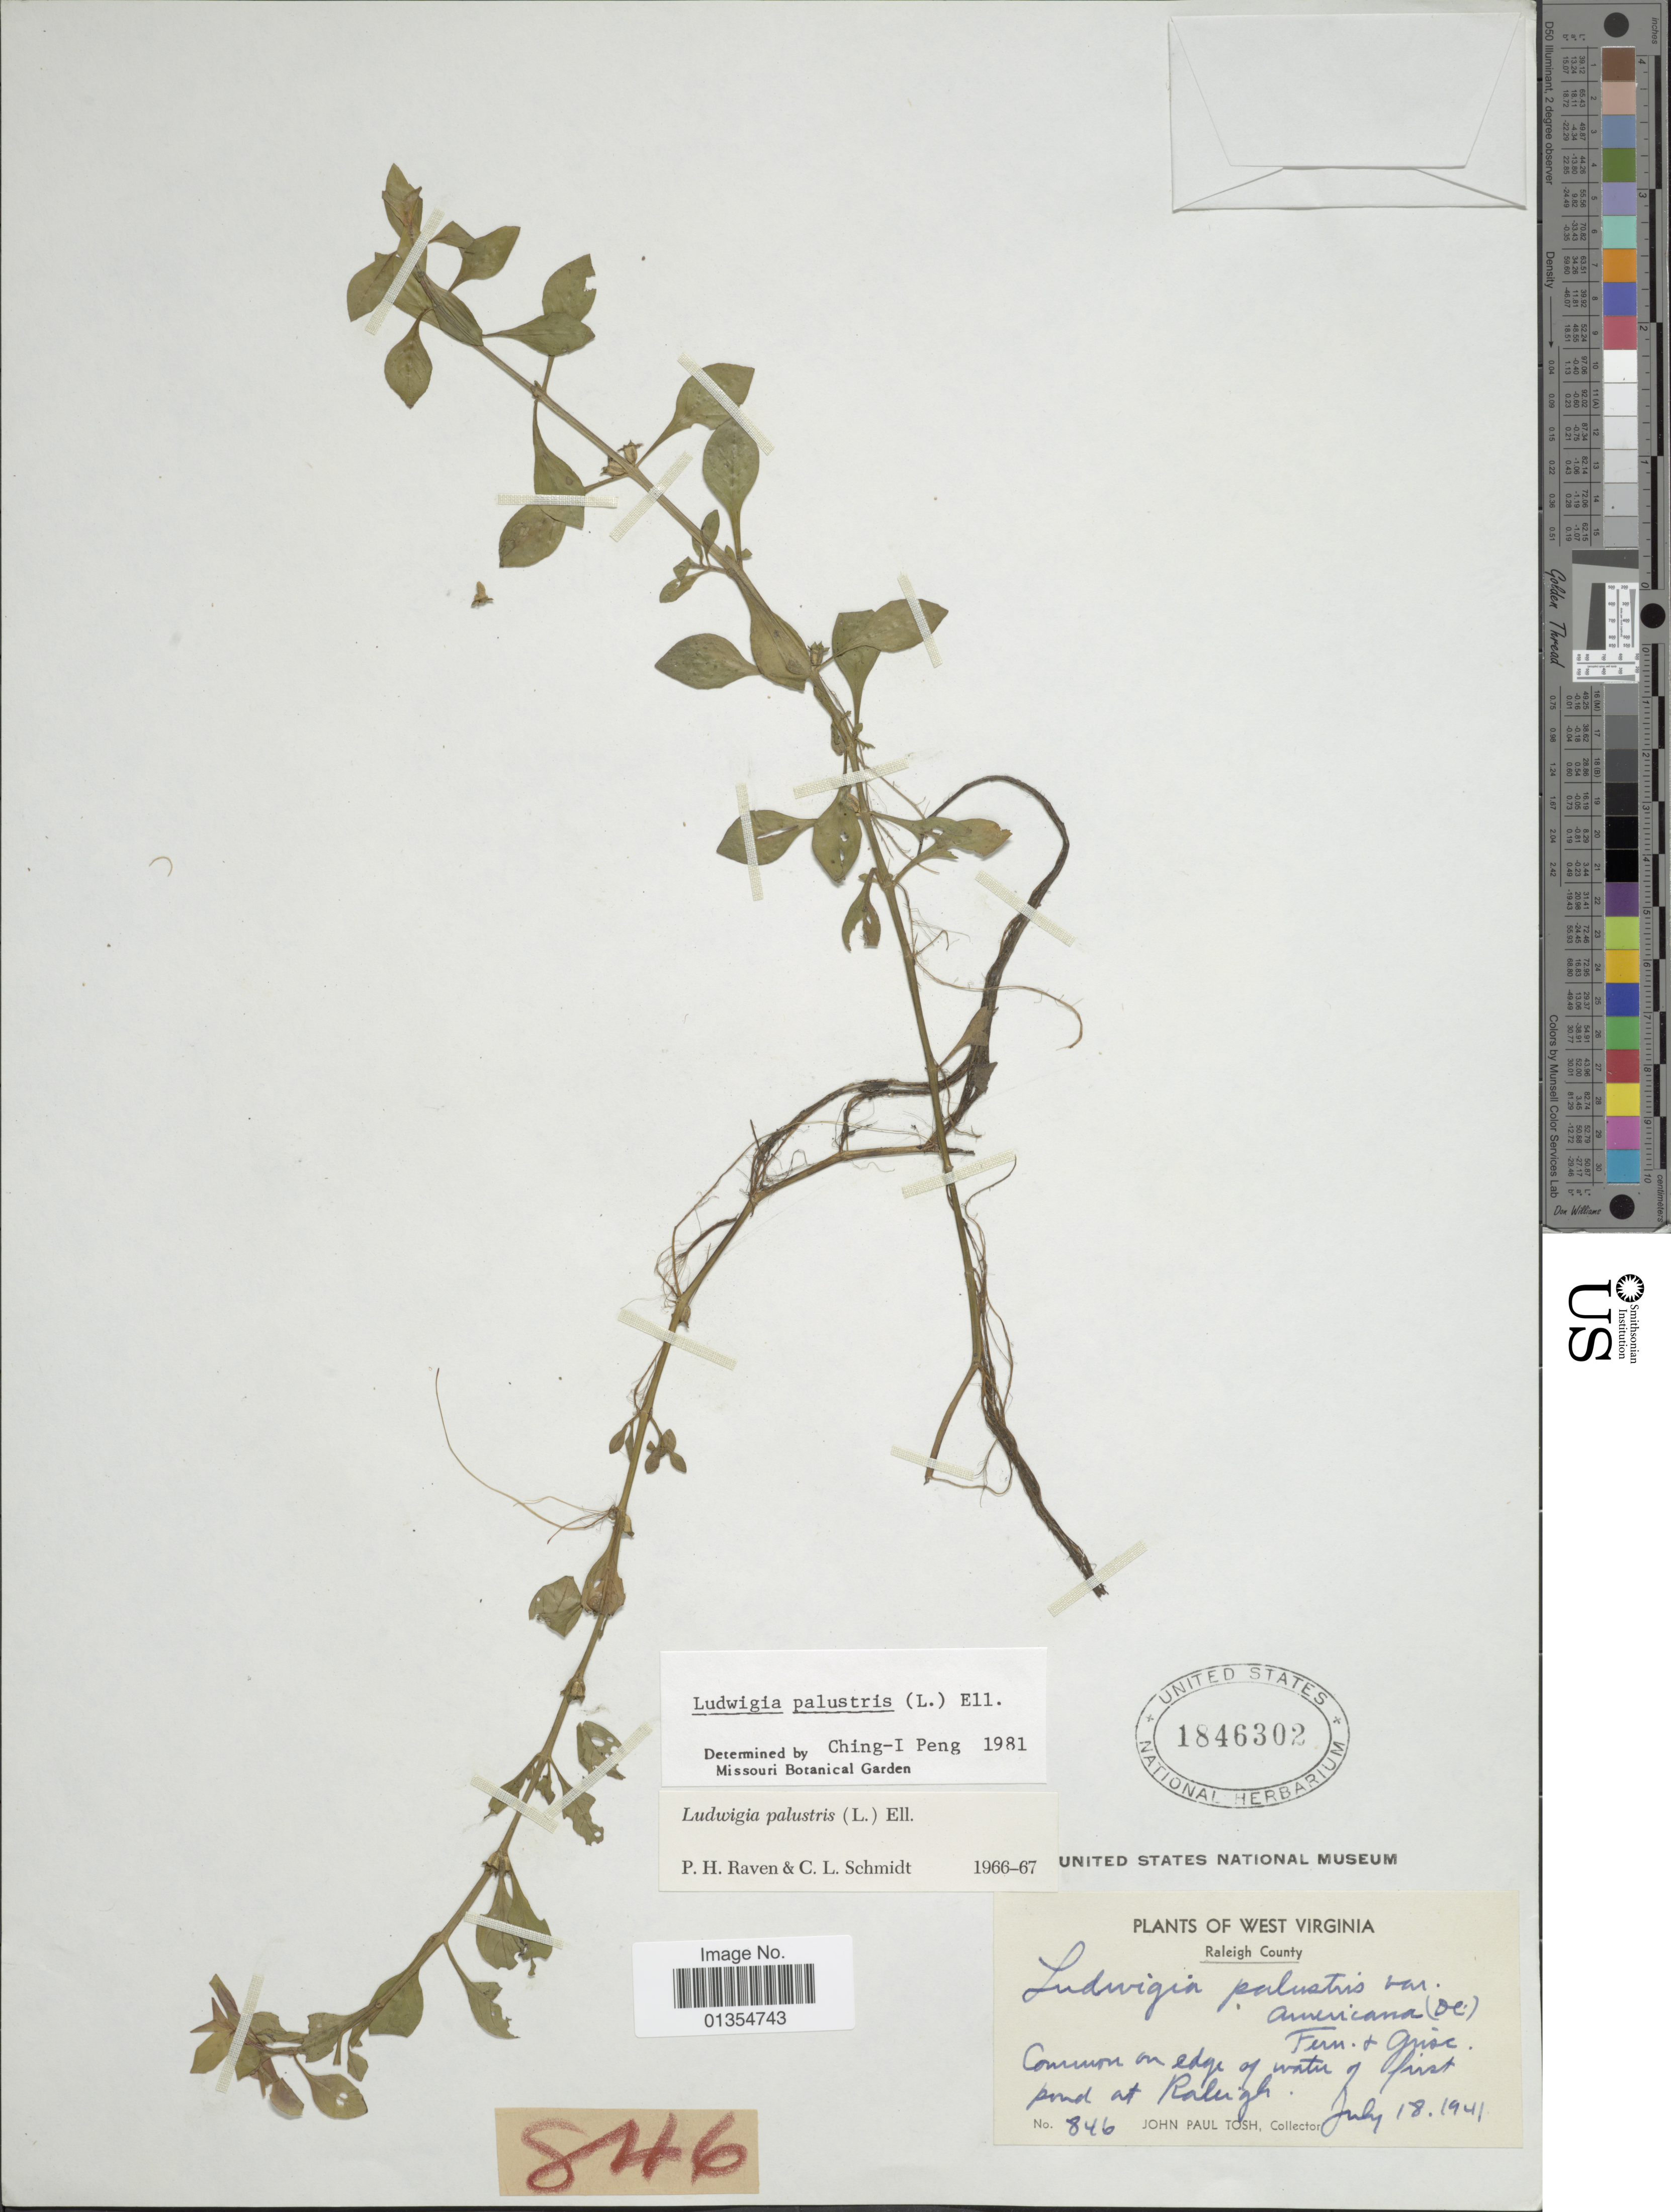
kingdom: Plantae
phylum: Tracheophyta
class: Magnoliopsida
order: Myrtales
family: Onagraceae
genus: Ludwigia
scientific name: Ludwigia palustris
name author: (L.) Elliott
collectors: J. Tosh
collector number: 846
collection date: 1941-07-18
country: United States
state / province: West Virginia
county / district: Raleigh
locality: First pond at Raleigh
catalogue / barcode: US 1846302